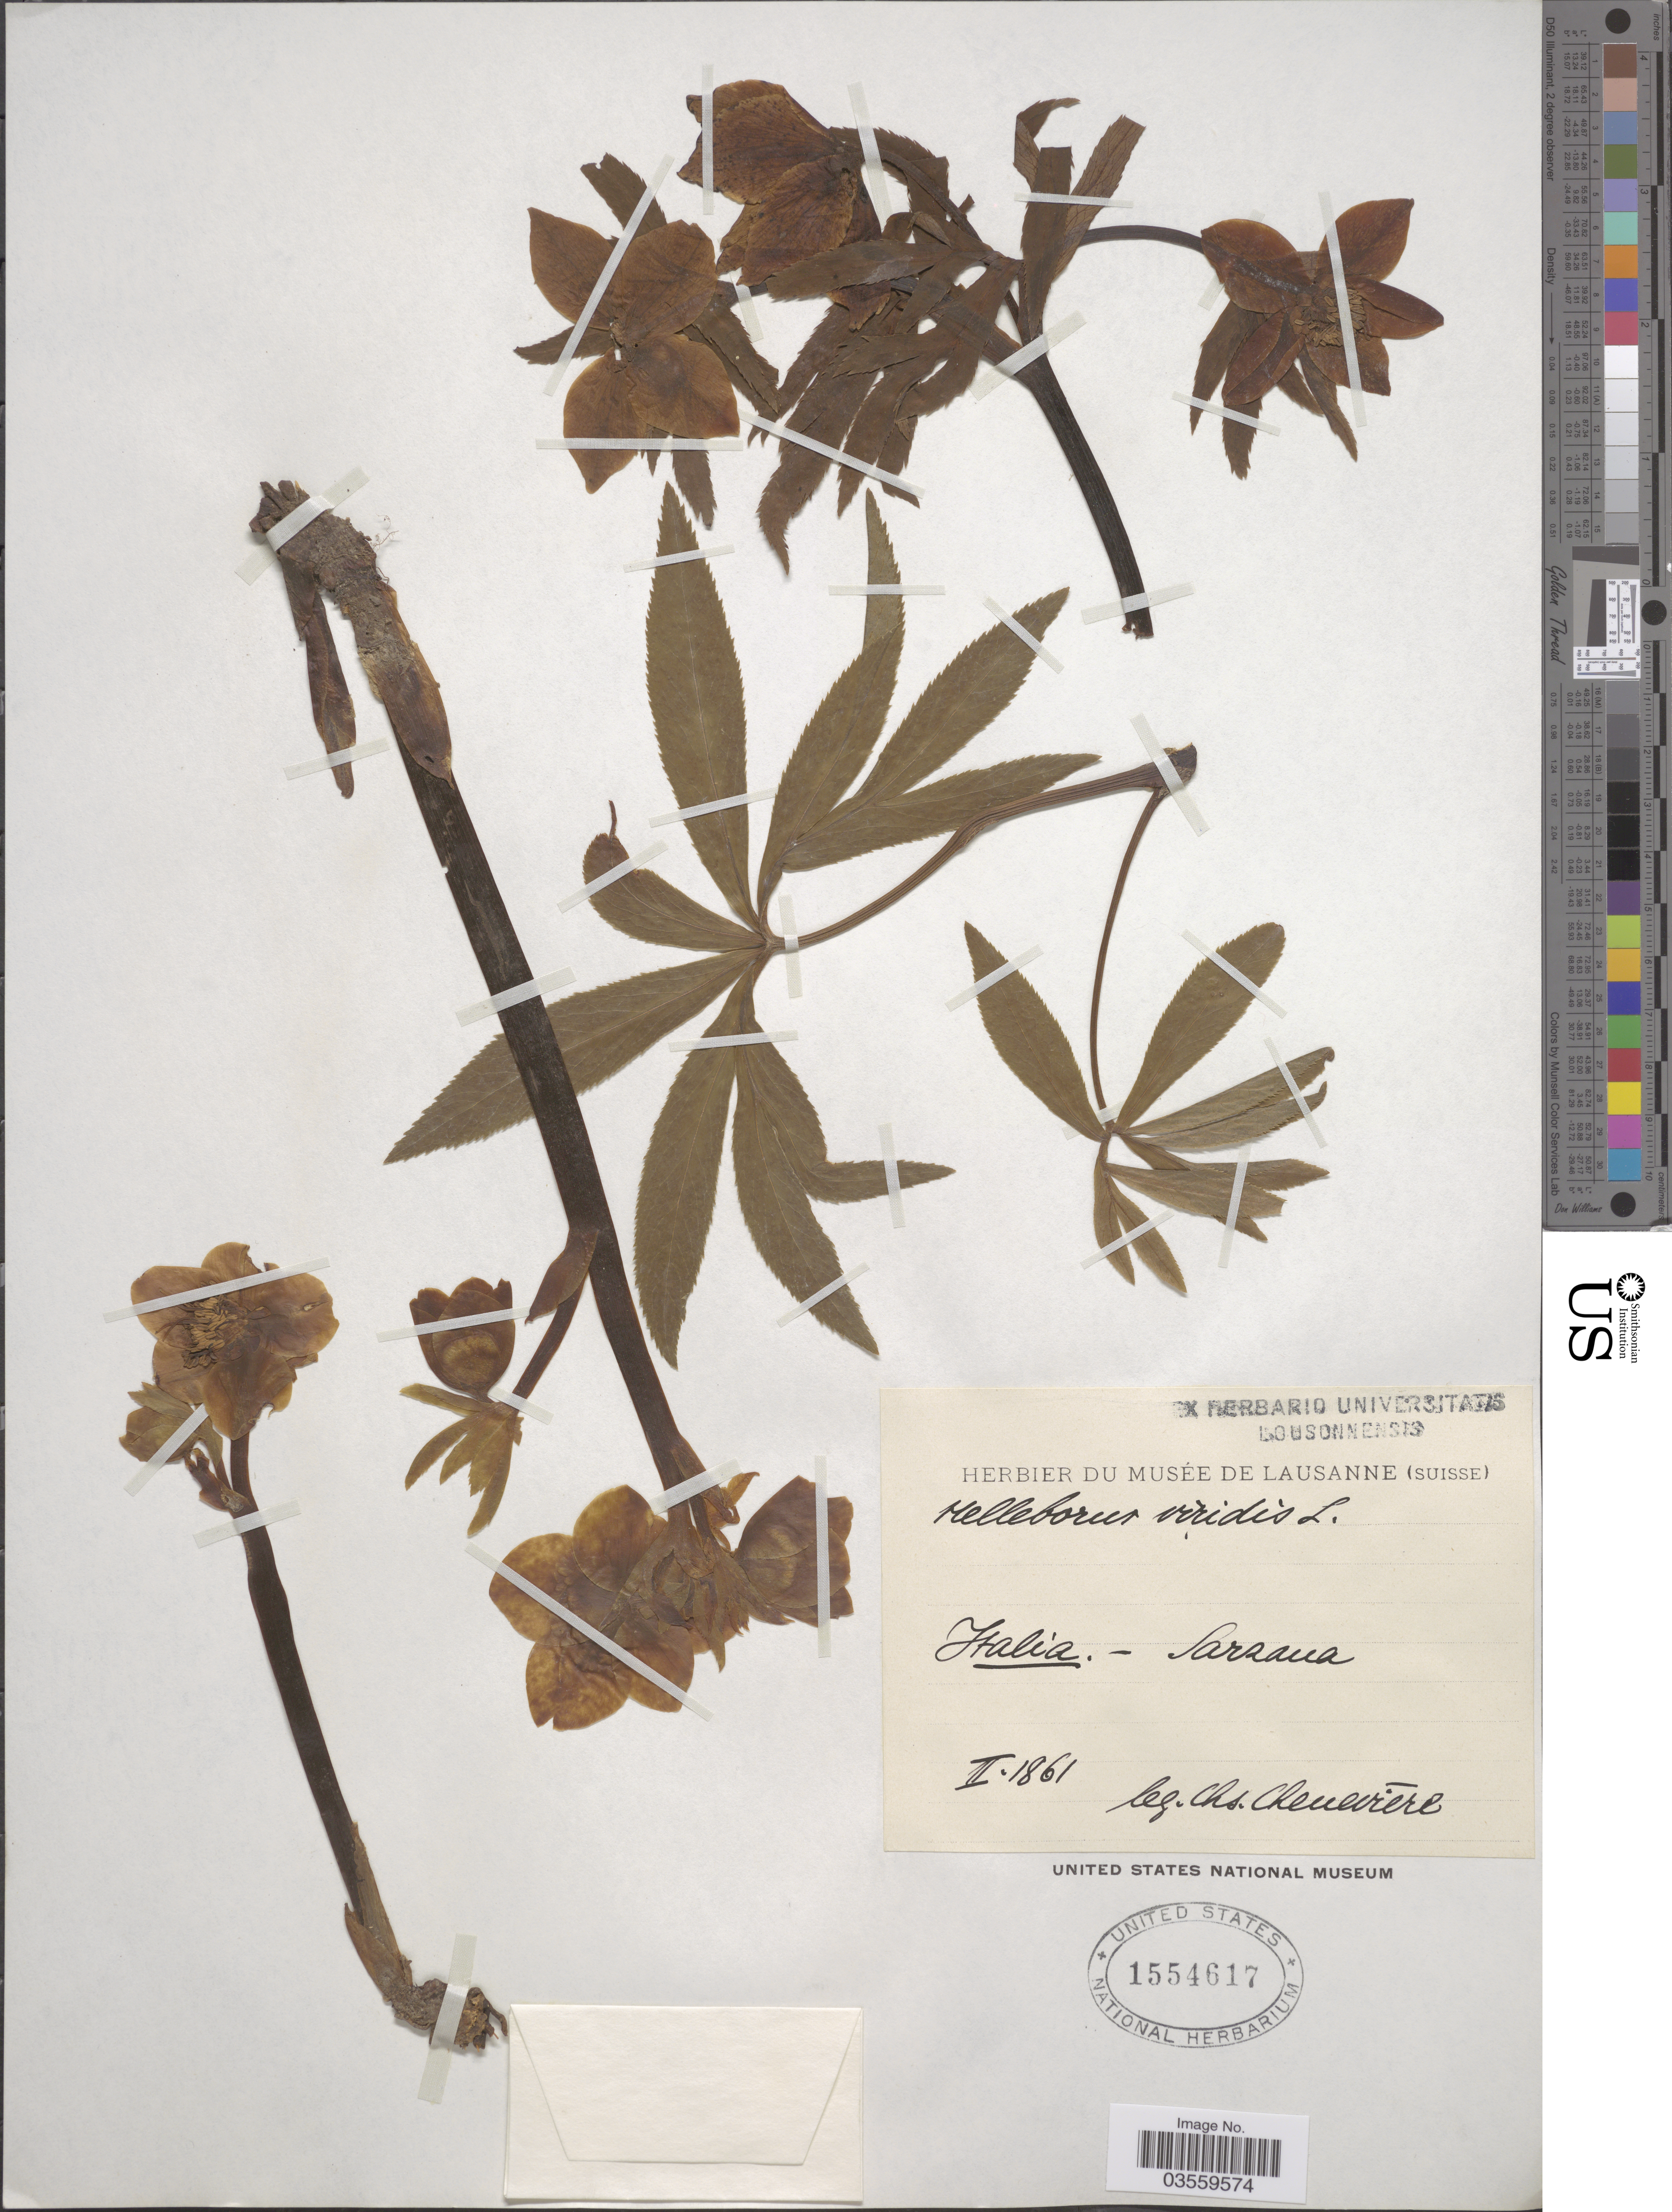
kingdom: Plantae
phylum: Tracheophyta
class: Magnoliopsida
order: Ranunculales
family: Ranunculaceae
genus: Helleborus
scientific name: Helleborus viridis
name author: L.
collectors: C. Cheneviere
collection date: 1861-02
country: Italy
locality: Sarzana.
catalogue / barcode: US 1554617